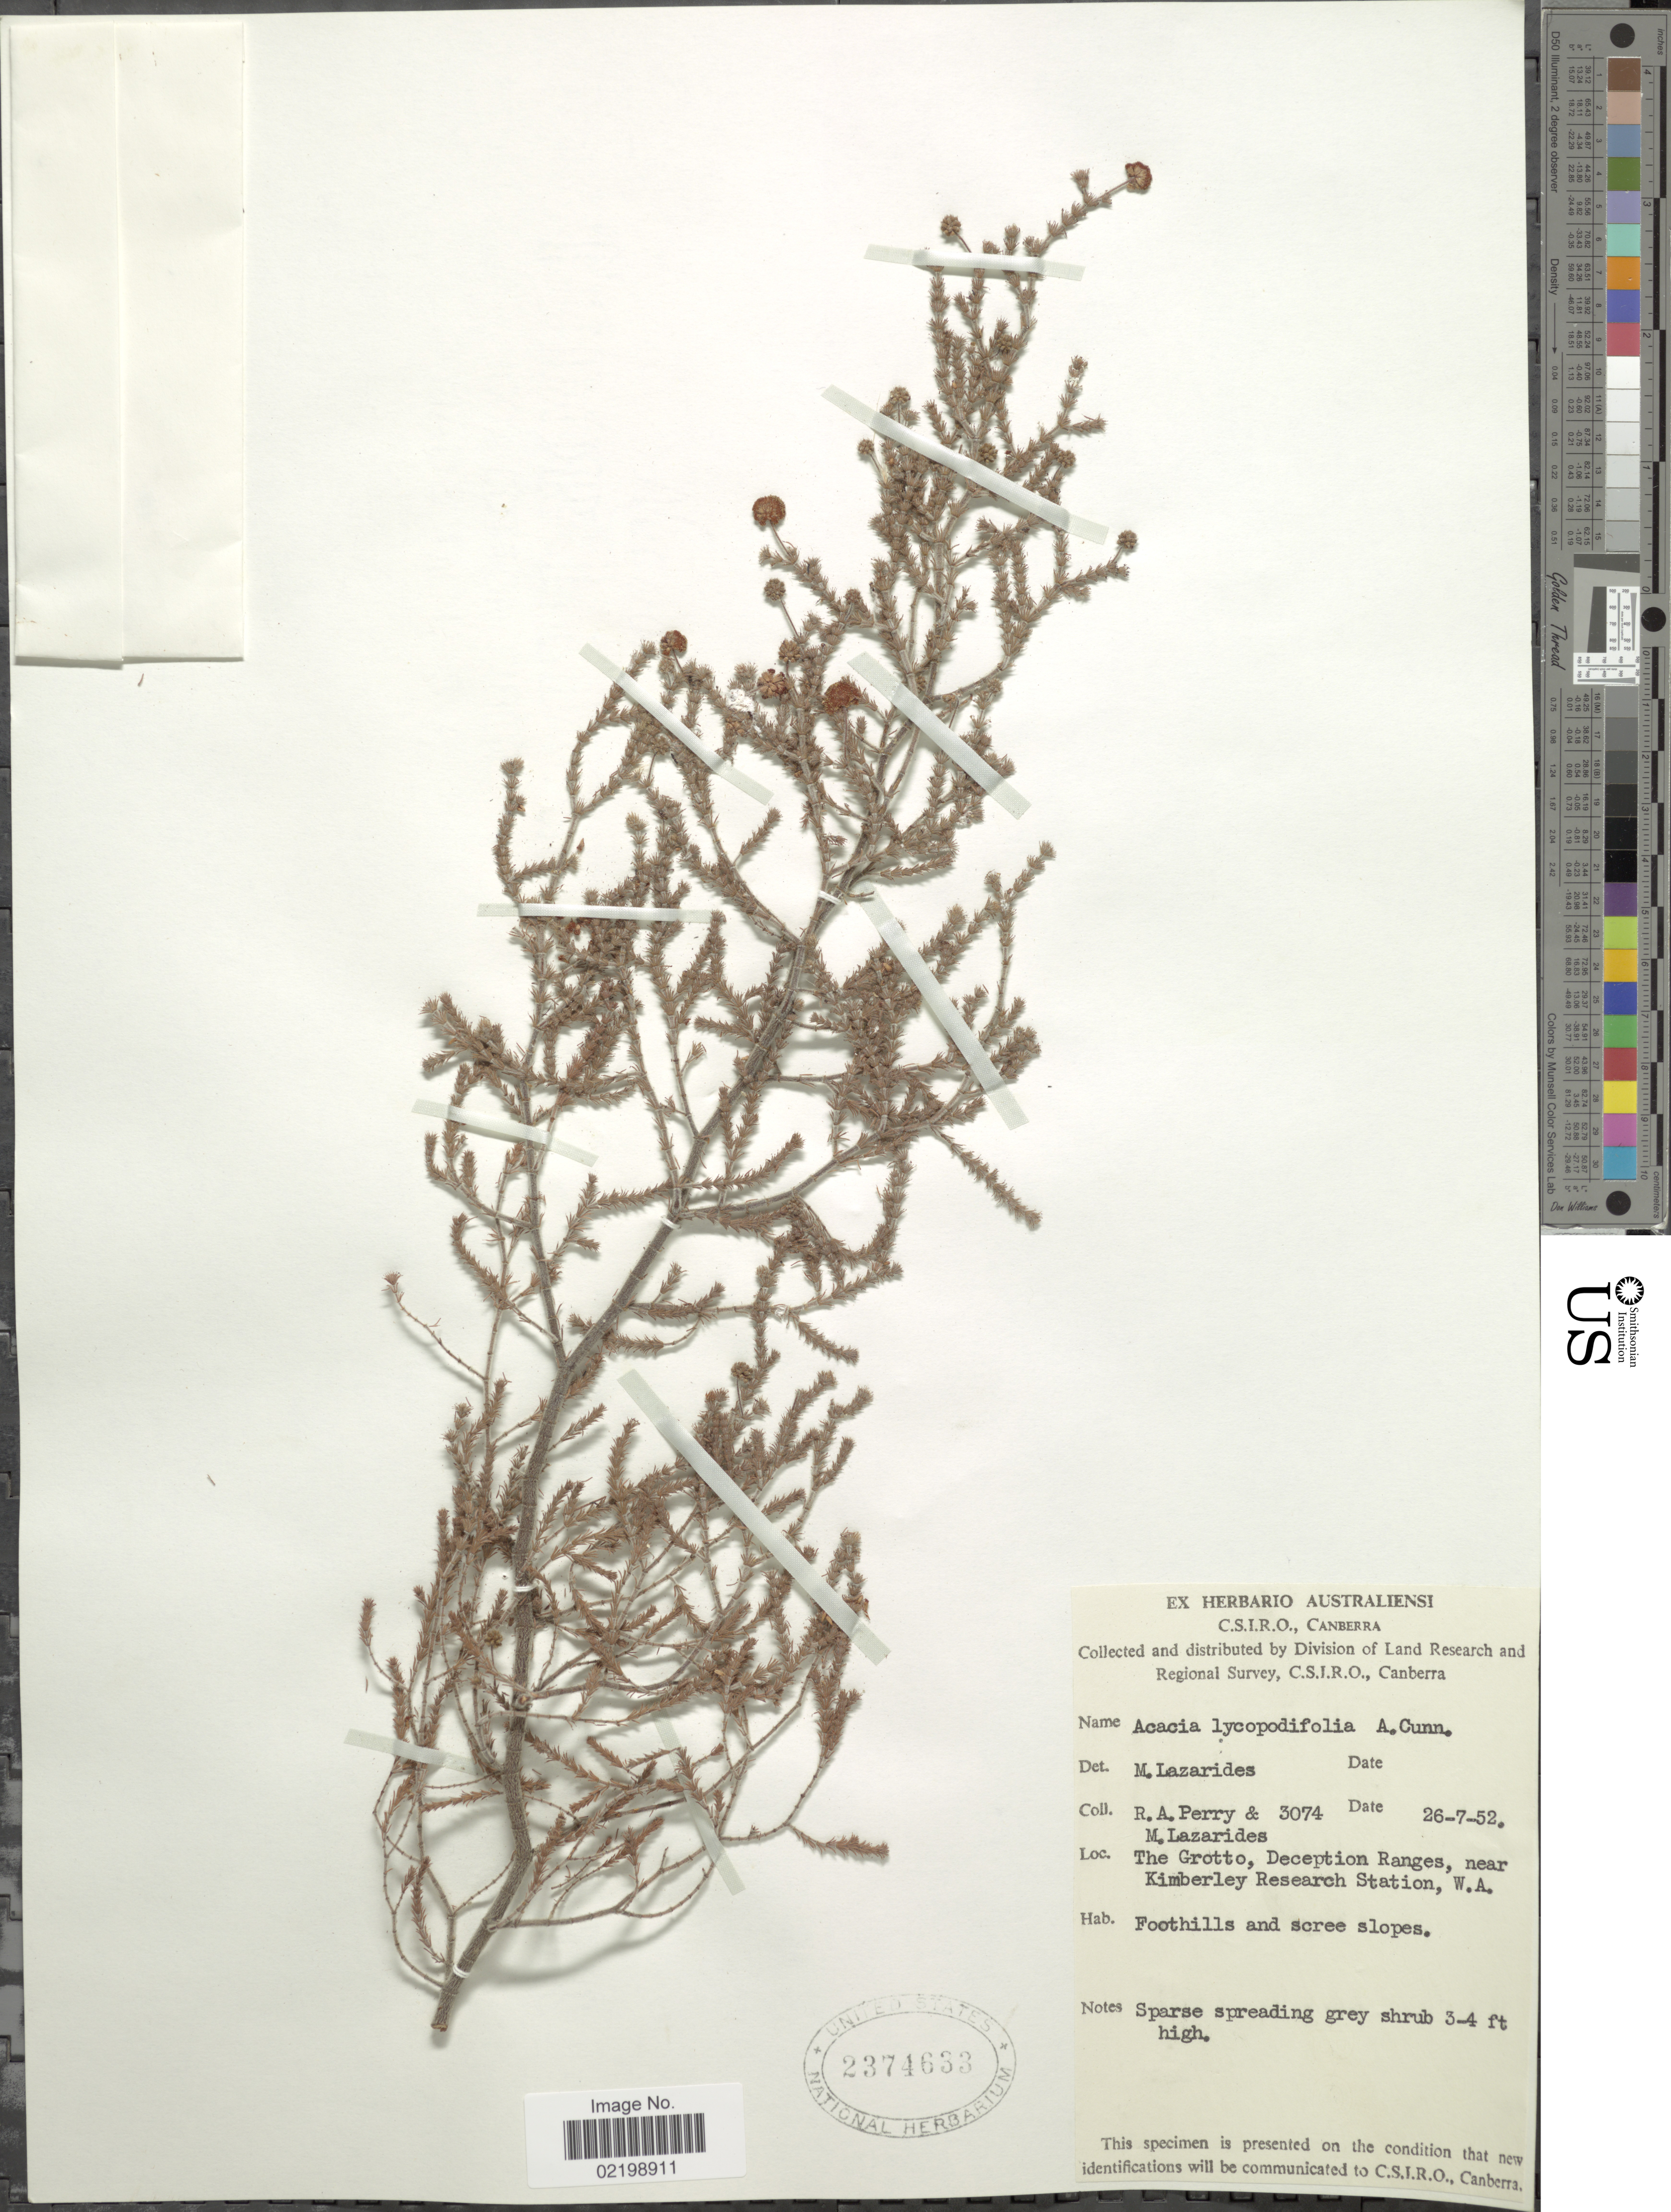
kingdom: Plantae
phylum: Tracheophyta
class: Magnoliopsida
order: Fabales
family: Fabaceae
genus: Acacia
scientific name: Acacia lycopodifolia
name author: Hook.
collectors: Perry, R. A. & M. Lazarides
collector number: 3074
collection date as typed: Transcribed d/m/y: 26/7/52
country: Australia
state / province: Western Australia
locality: The Grotto, Deception Ranges, near Kimberley Research Station, W. A.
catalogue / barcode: US 2374633